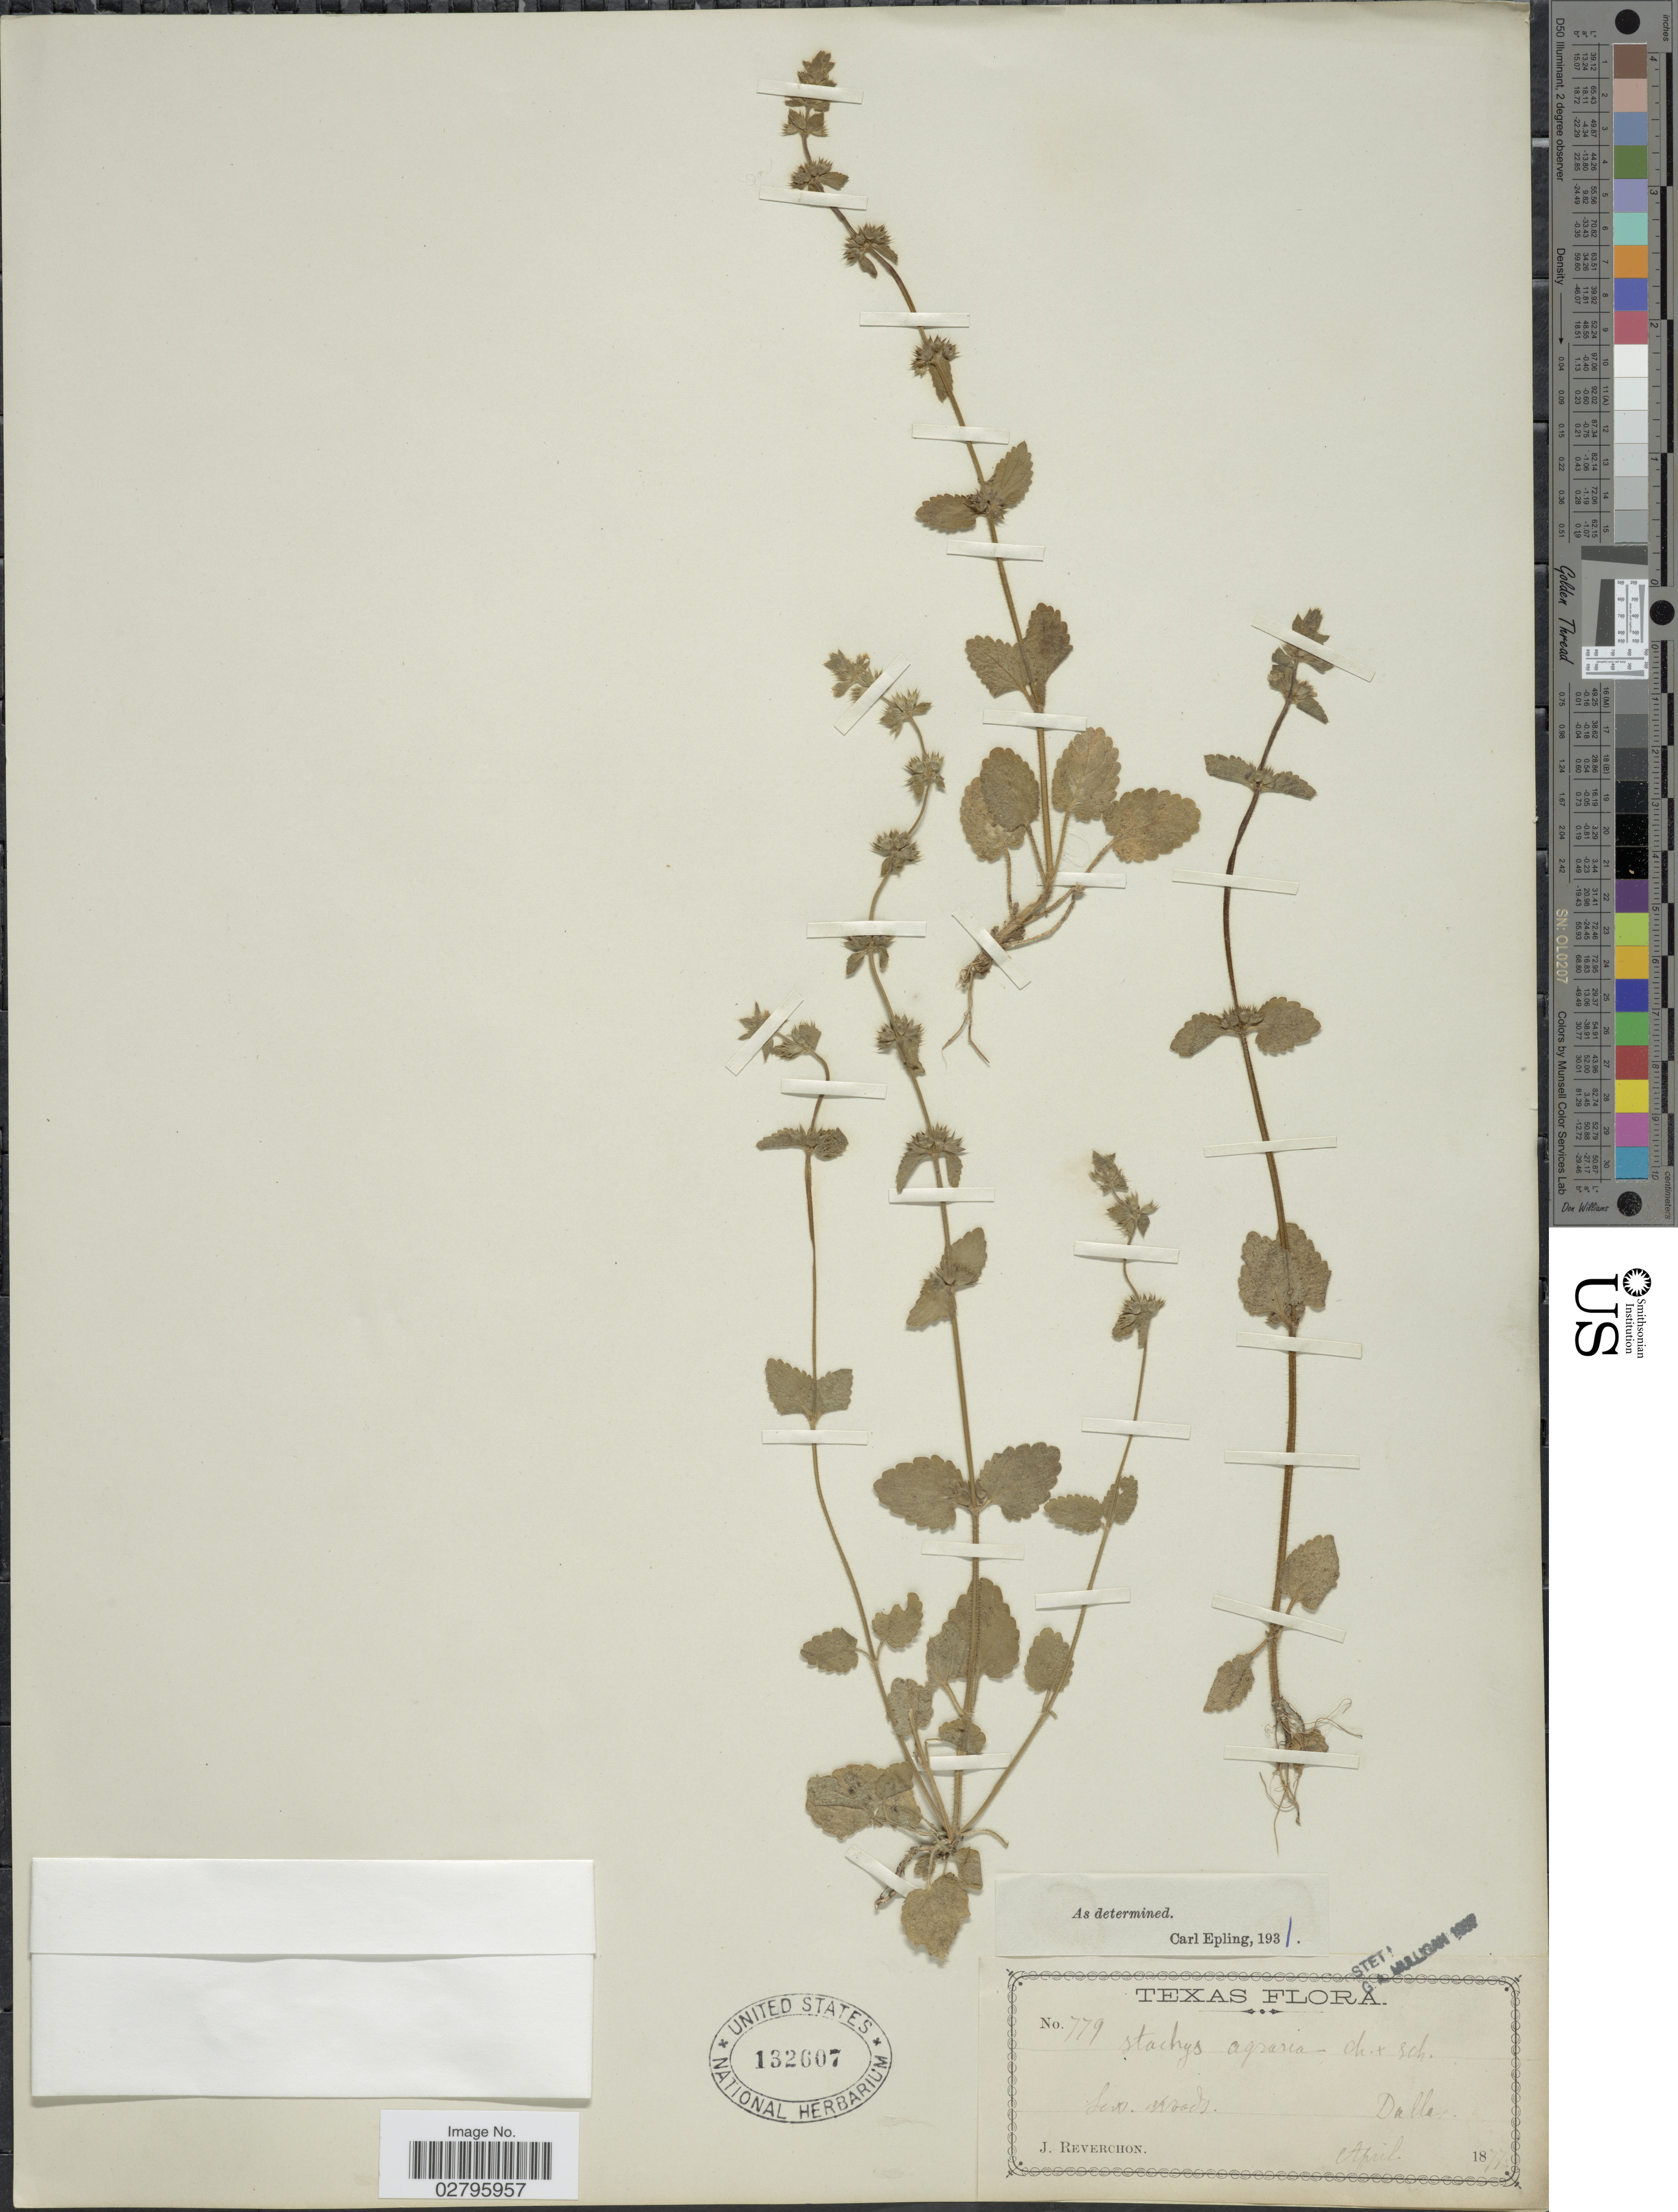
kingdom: Plantae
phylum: Tracheophyta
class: Magnoliopsida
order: Lamiales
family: Lamiaceae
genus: Stachys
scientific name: Stachys agraria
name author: Schltdl. & Cham.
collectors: J. Reverchon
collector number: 779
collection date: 1877-04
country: United States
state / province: Texas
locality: Dallas.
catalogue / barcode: US 132607